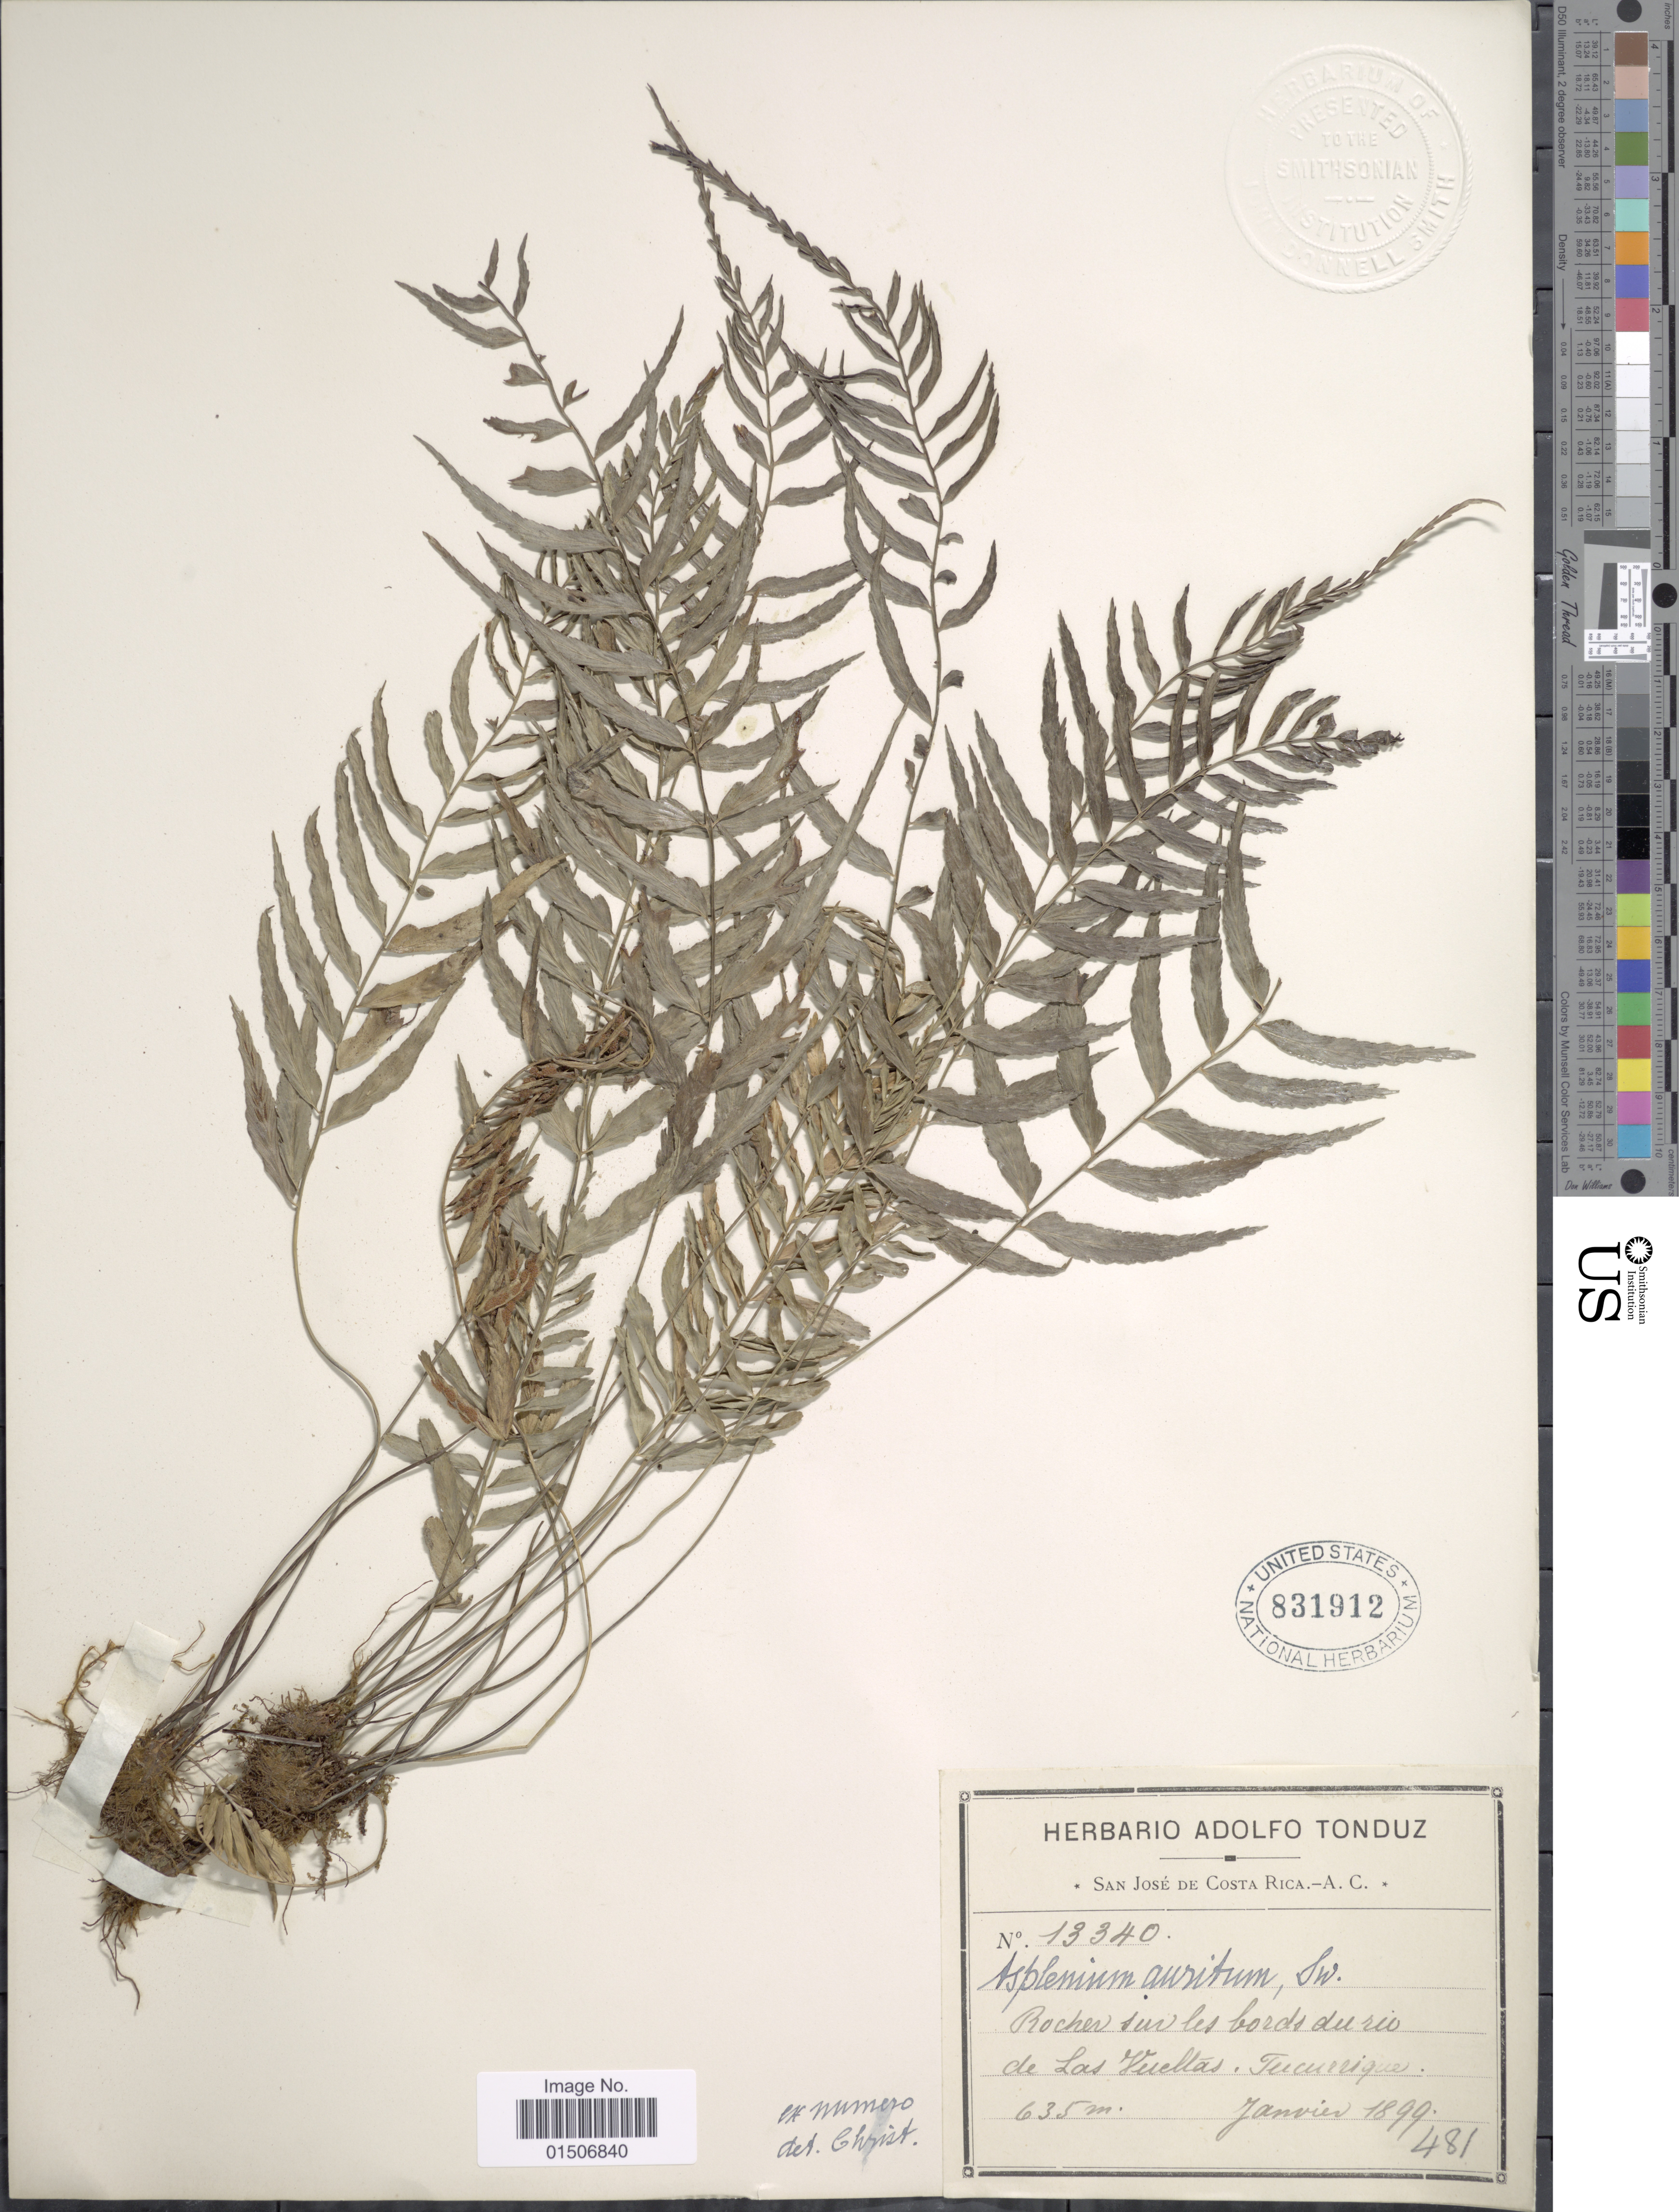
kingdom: Plantae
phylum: Tracheophyta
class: Polypodiopsida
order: Polypodiales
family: Aspleniaceae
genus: Asplenium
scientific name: Asplenium levyi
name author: E. Fourn.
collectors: ex Herb. Adolfo Tonduz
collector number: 13340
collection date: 1899-01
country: Costa Rica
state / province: San José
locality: Rocher sur les bords du riv de Las Vueltas, Tucurrique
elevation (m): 635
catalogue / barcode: US 831912